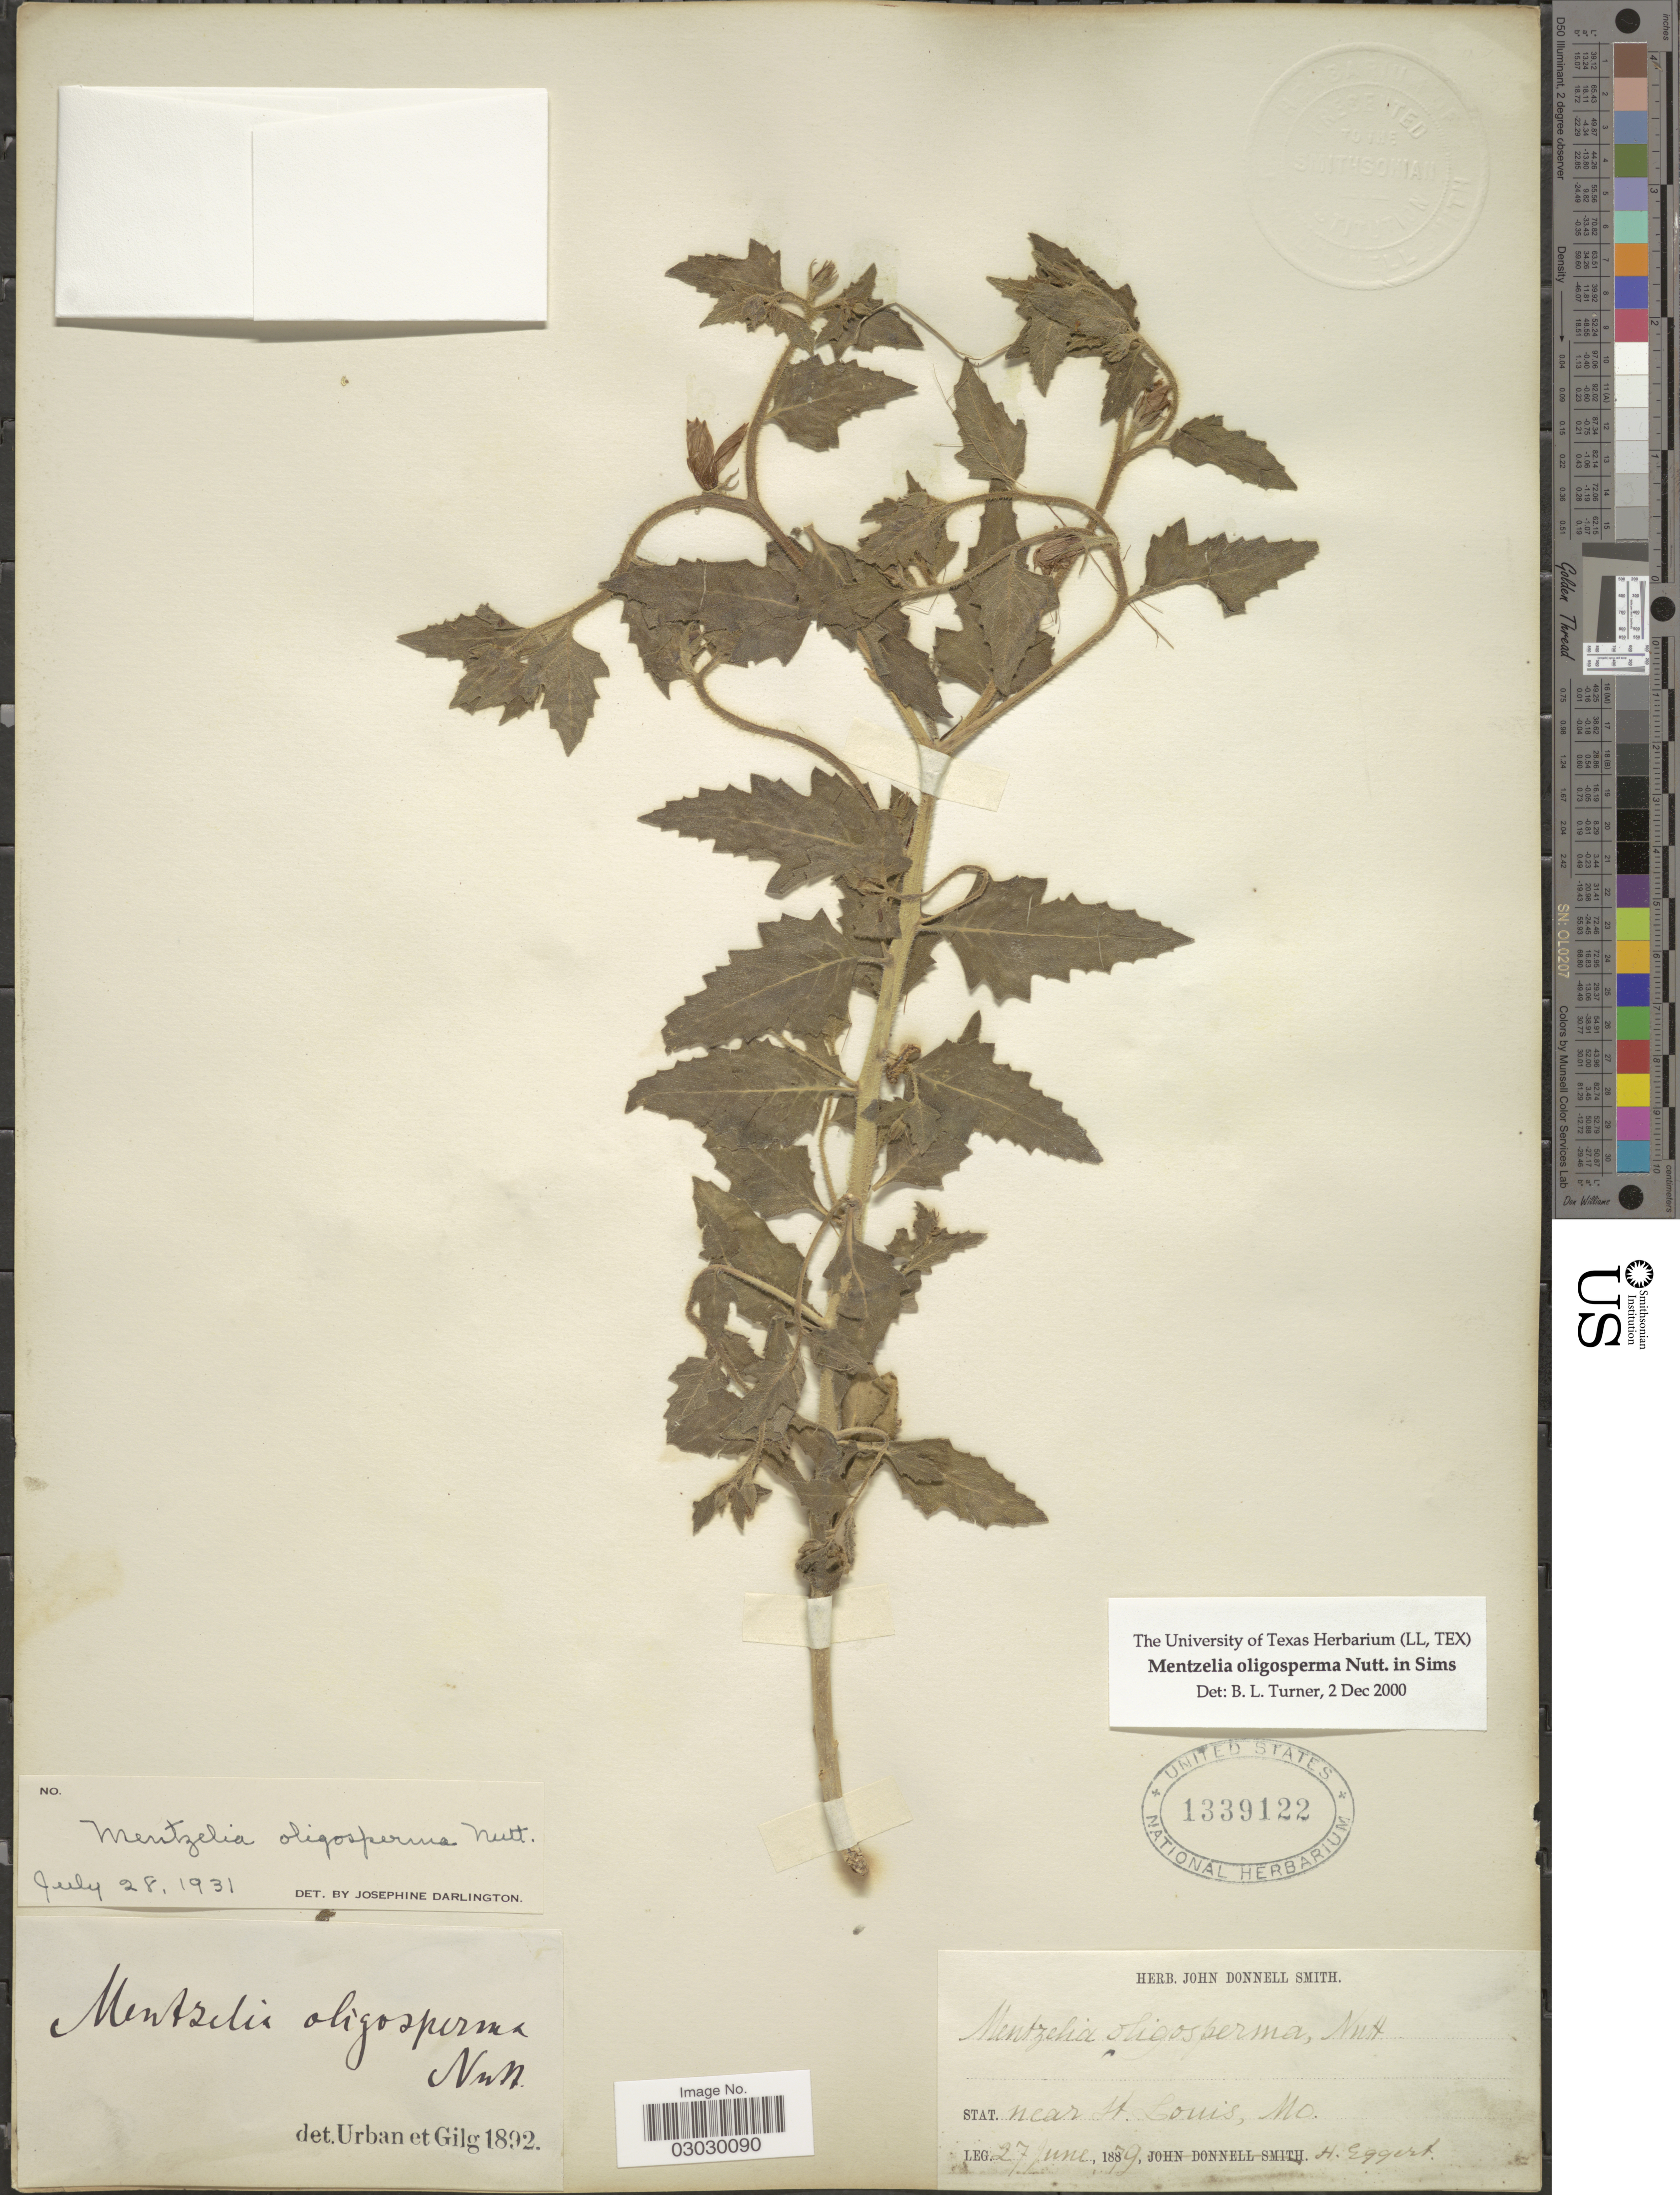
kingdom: Plantae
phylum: Tracheophyta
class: Magnoliopsida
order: Cornales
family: Loasaceae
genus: Mentzelia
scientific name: Mentzelia oligosperma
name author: Nutt. ex Sims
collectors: H. Eggert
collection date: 1879-06-27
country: United States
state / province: Missouri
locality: Stat. near St. Louis, Mo.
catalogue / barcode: US 1339122